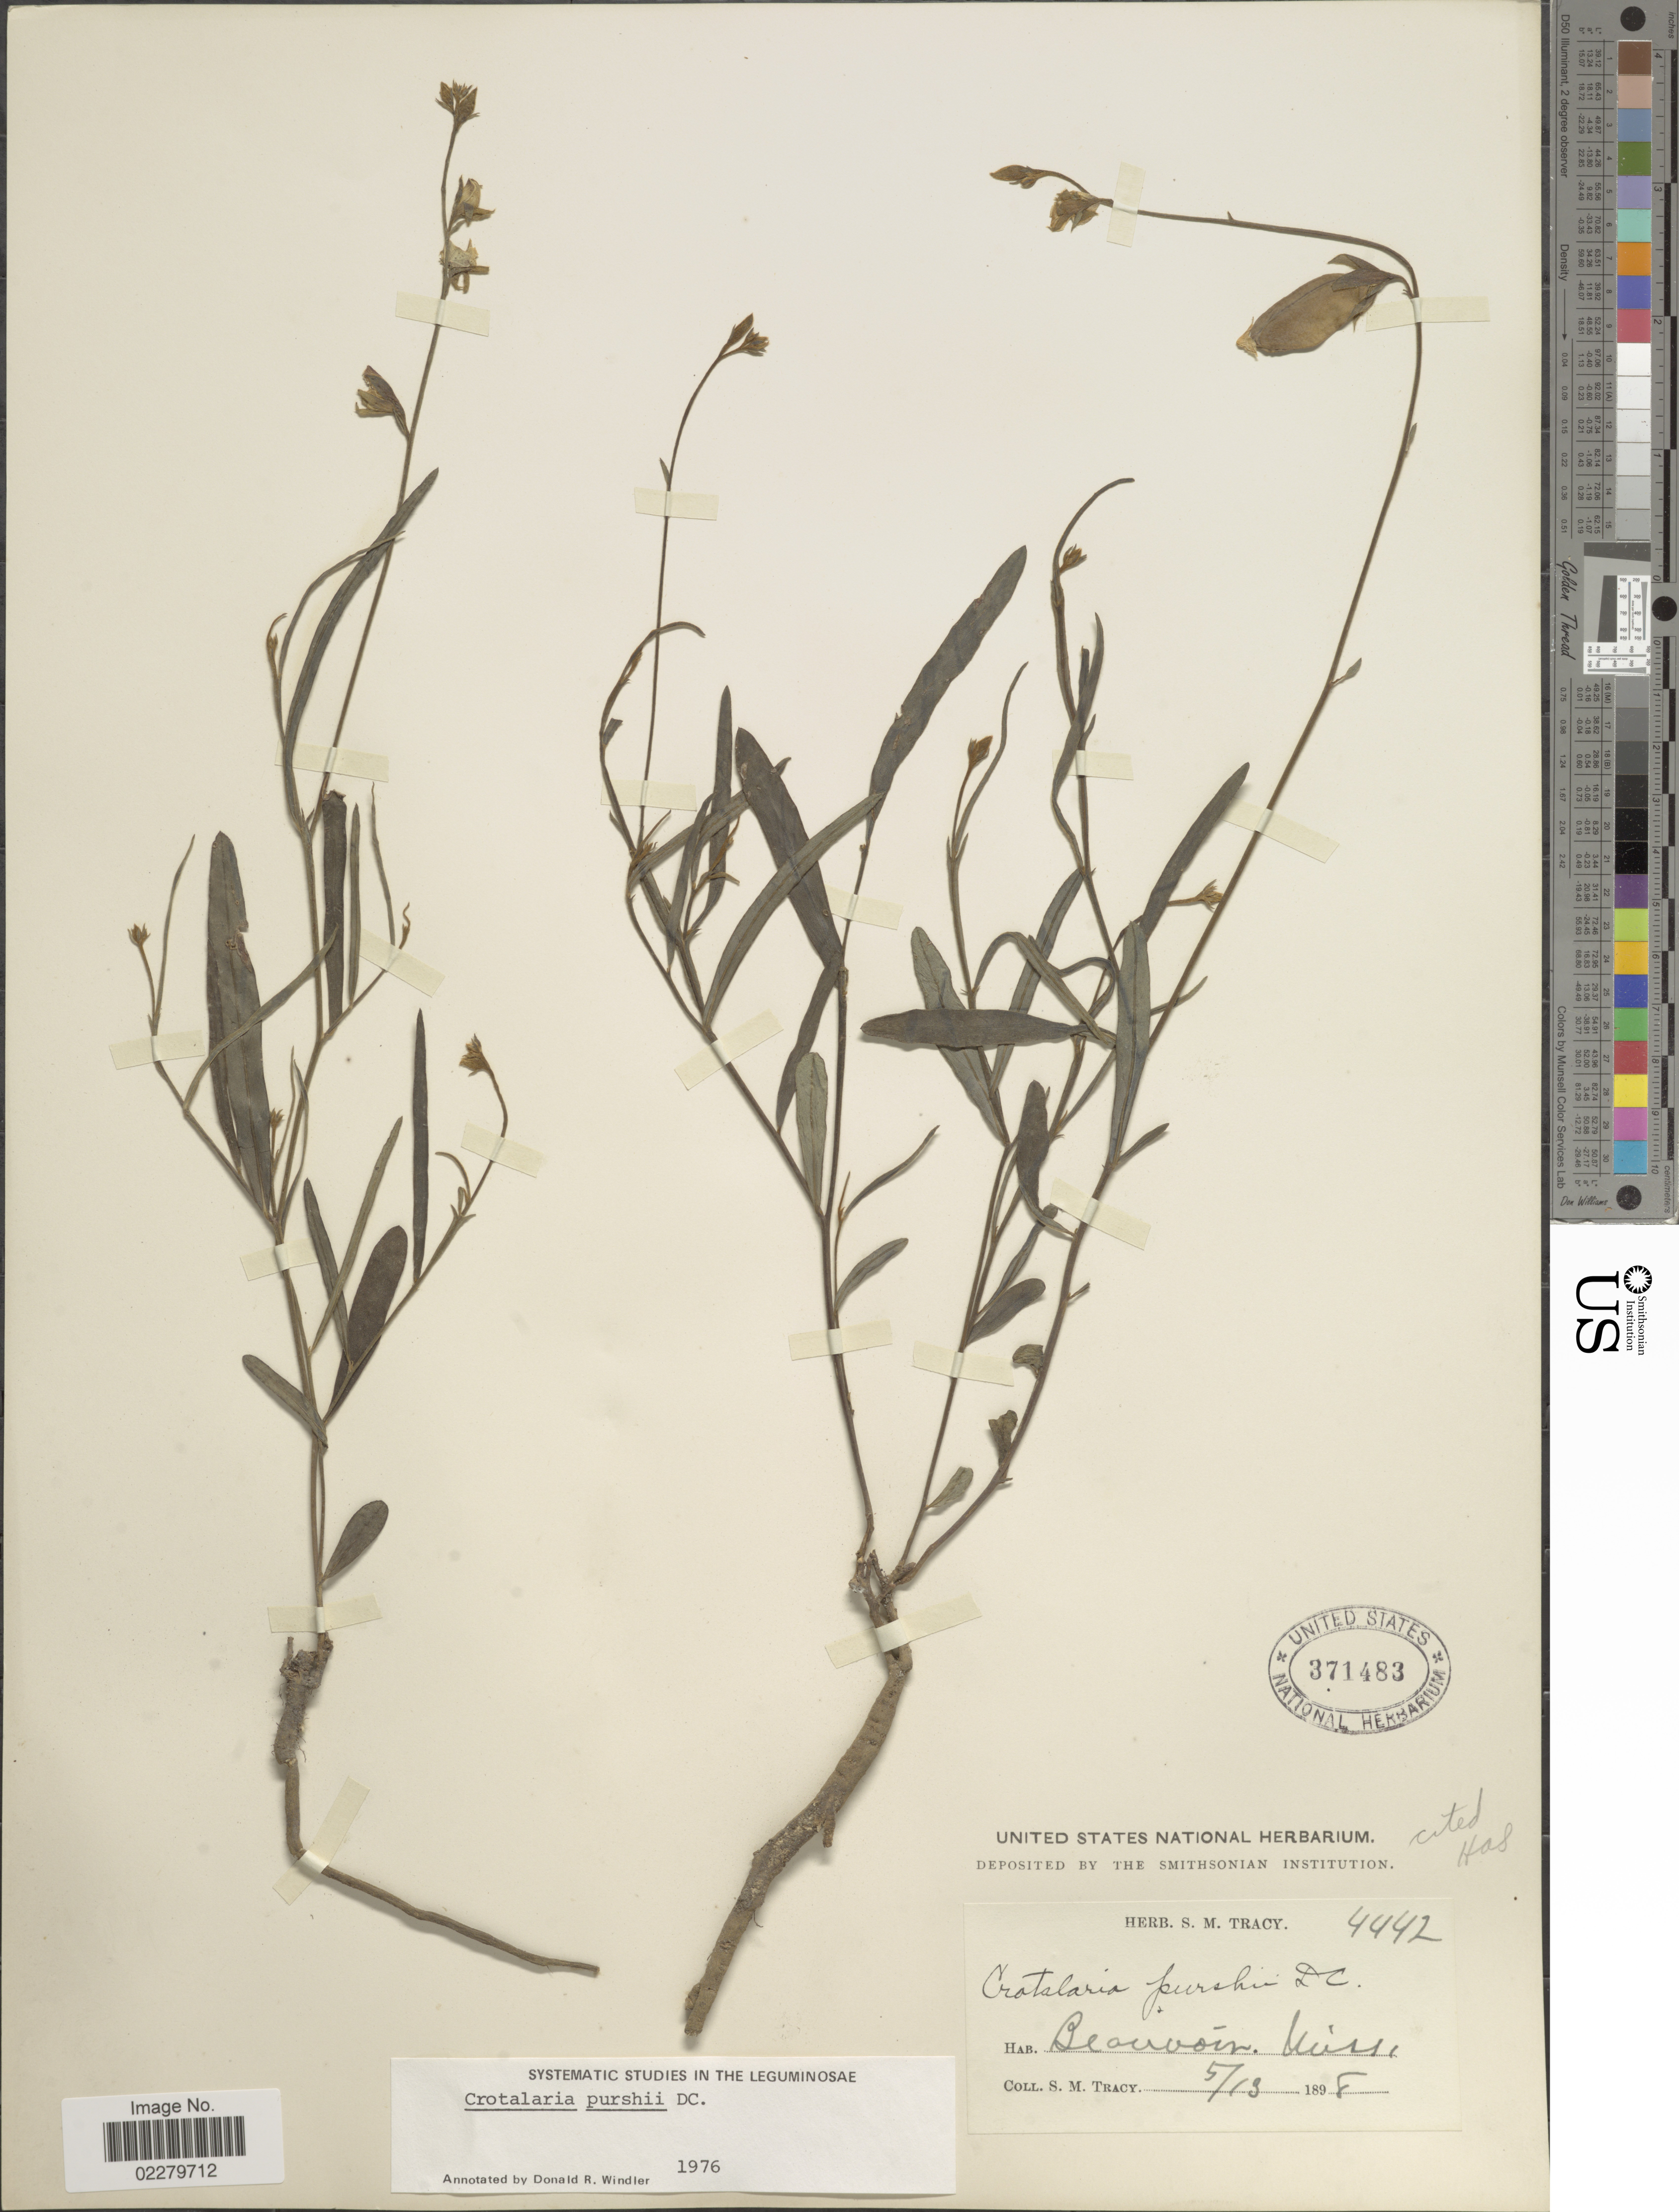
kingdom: Plantae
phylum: Tracheophyta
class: Magnoliopsida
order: Fabales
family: Fabaceae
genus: Crotalaria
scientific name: Crotalaria purshii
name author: DC.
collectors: S. M. Tracy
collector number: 4442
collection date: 1898-05-13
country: United States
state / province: Mississippi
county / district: Harrison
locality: Beauvoir, Miss.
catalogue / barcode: US 371483